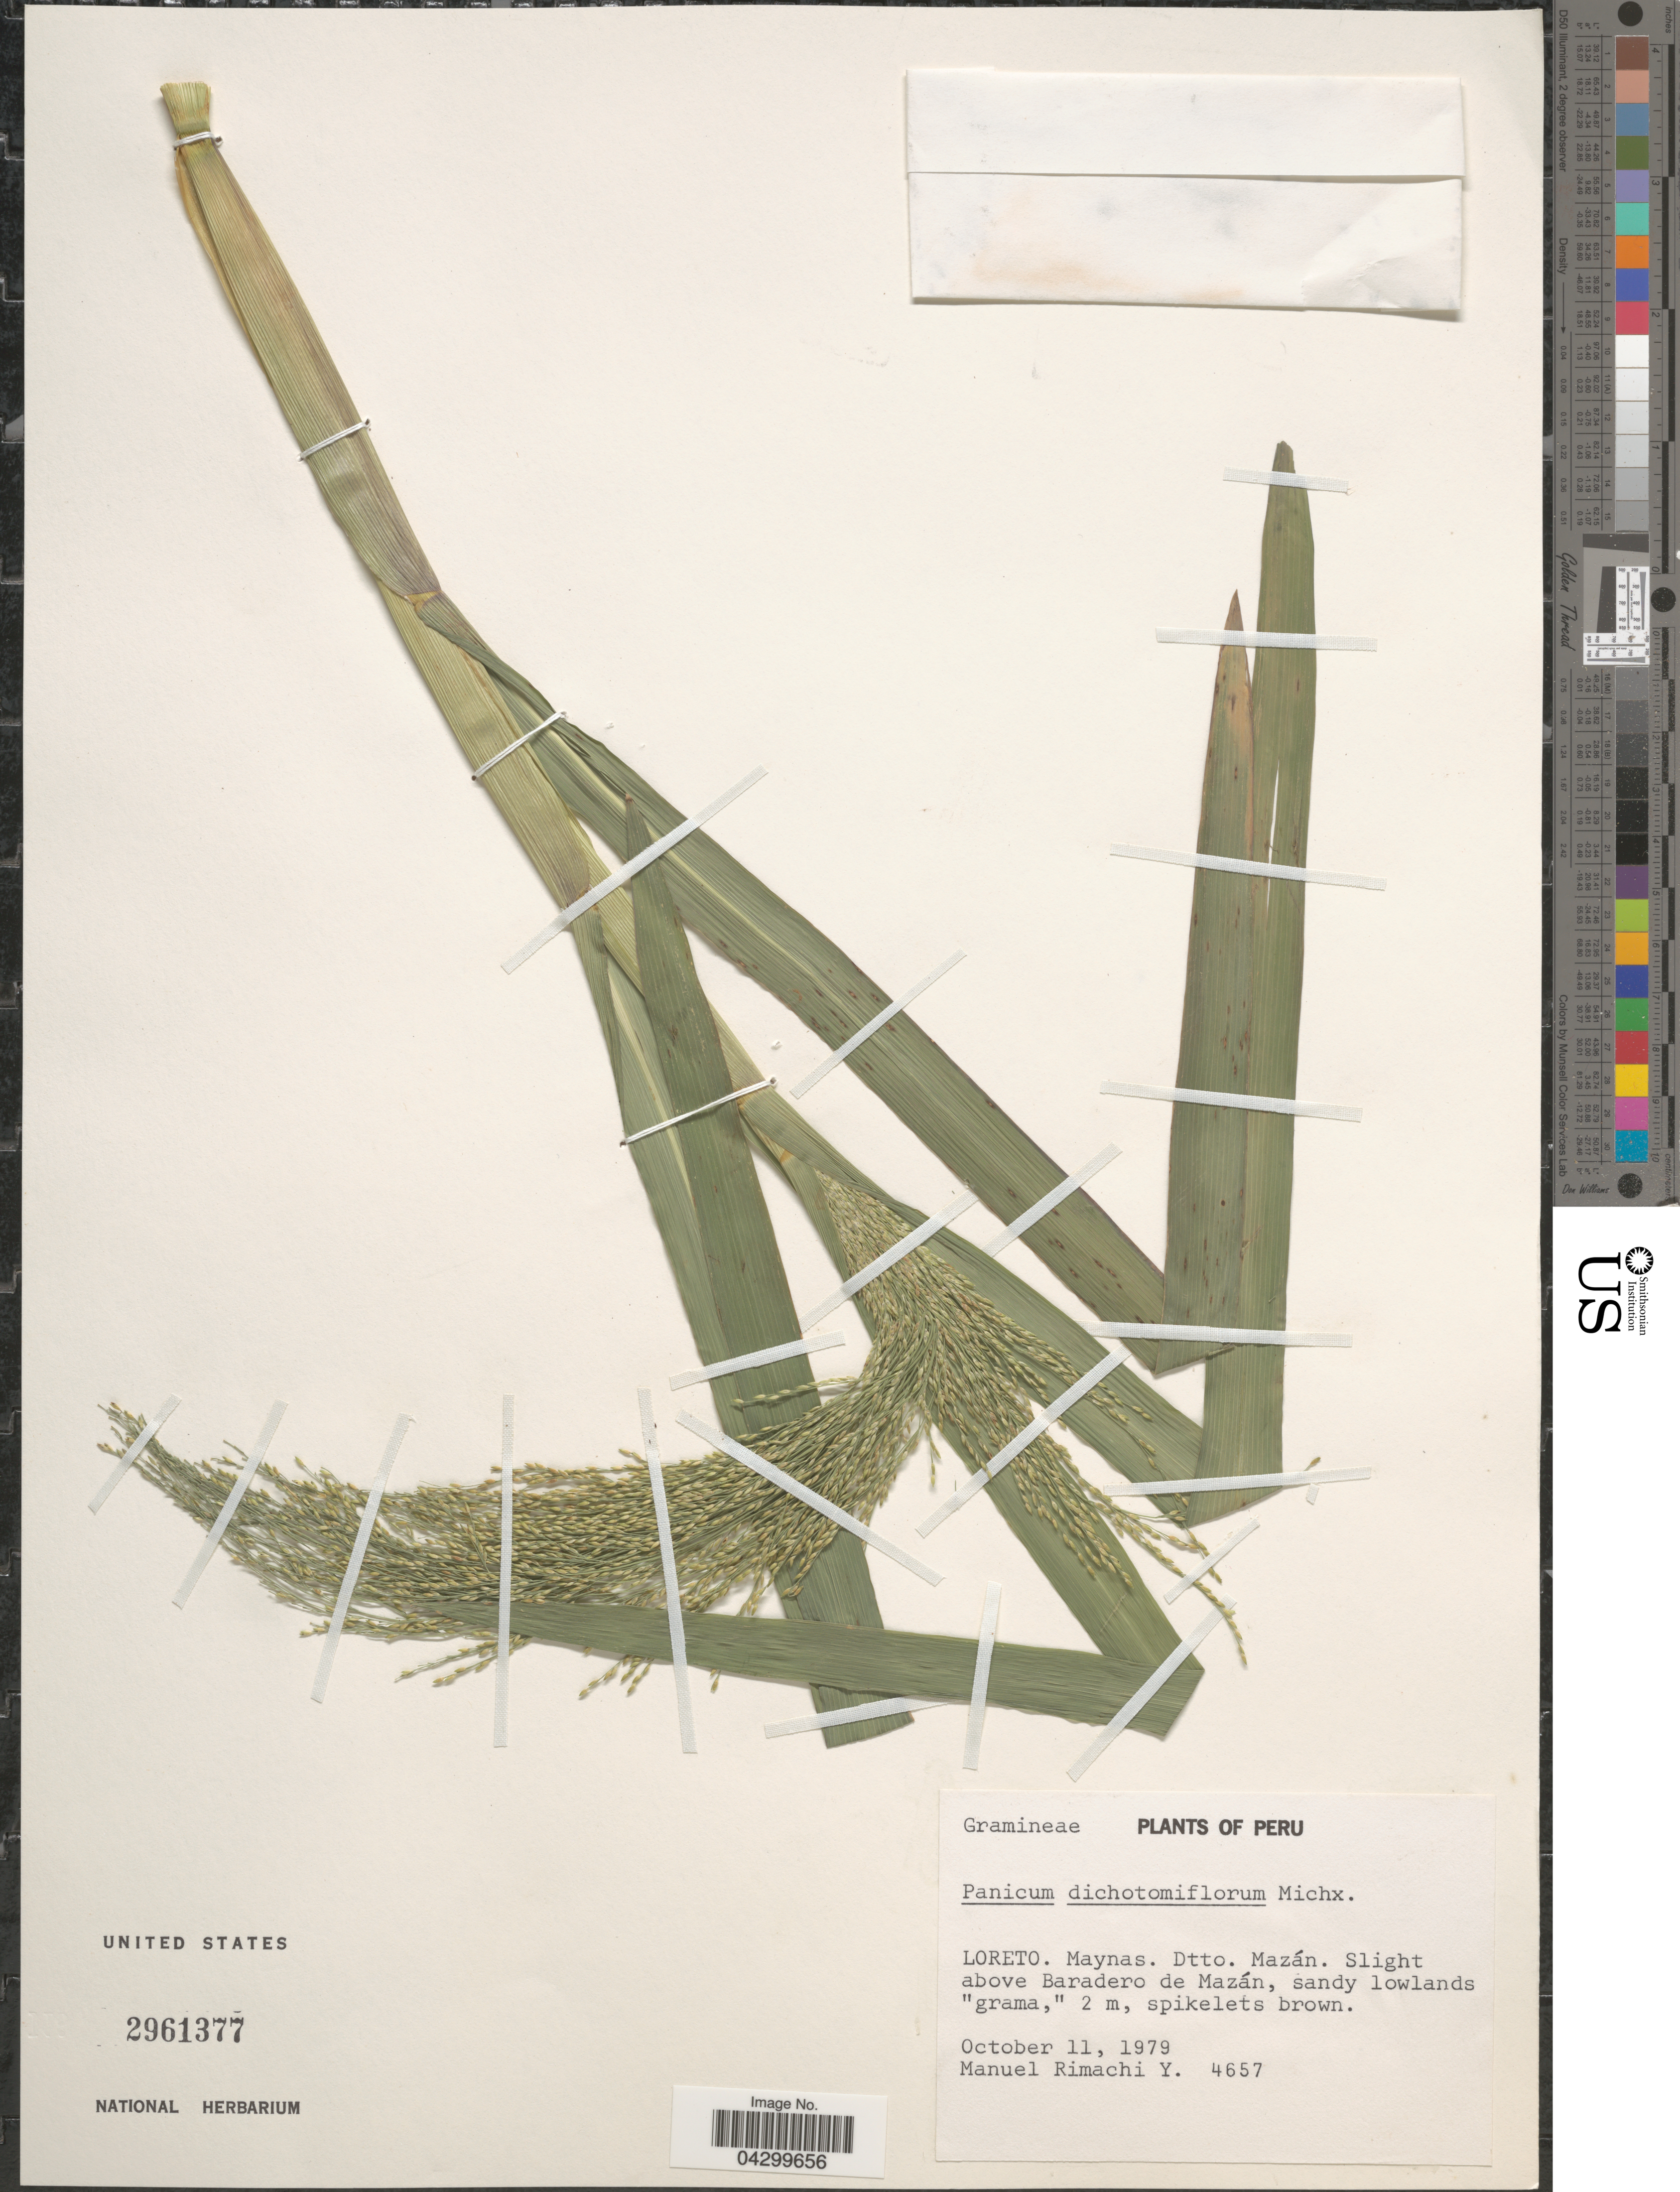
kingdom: Plantae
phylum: Tracheophyta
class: Liliopsida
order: Poales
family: Poaceae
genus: Panicum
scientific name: Panicum dichotomiflorum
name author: Michx.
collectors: M. Rimachi Y.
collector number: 4657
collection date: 1979-10-11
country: Peru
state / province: Loreto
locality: Maynas. Dtto. Mazán. Slight above Baradero de Mazán, sandy lowlands "grama".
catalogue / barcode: US 2961377